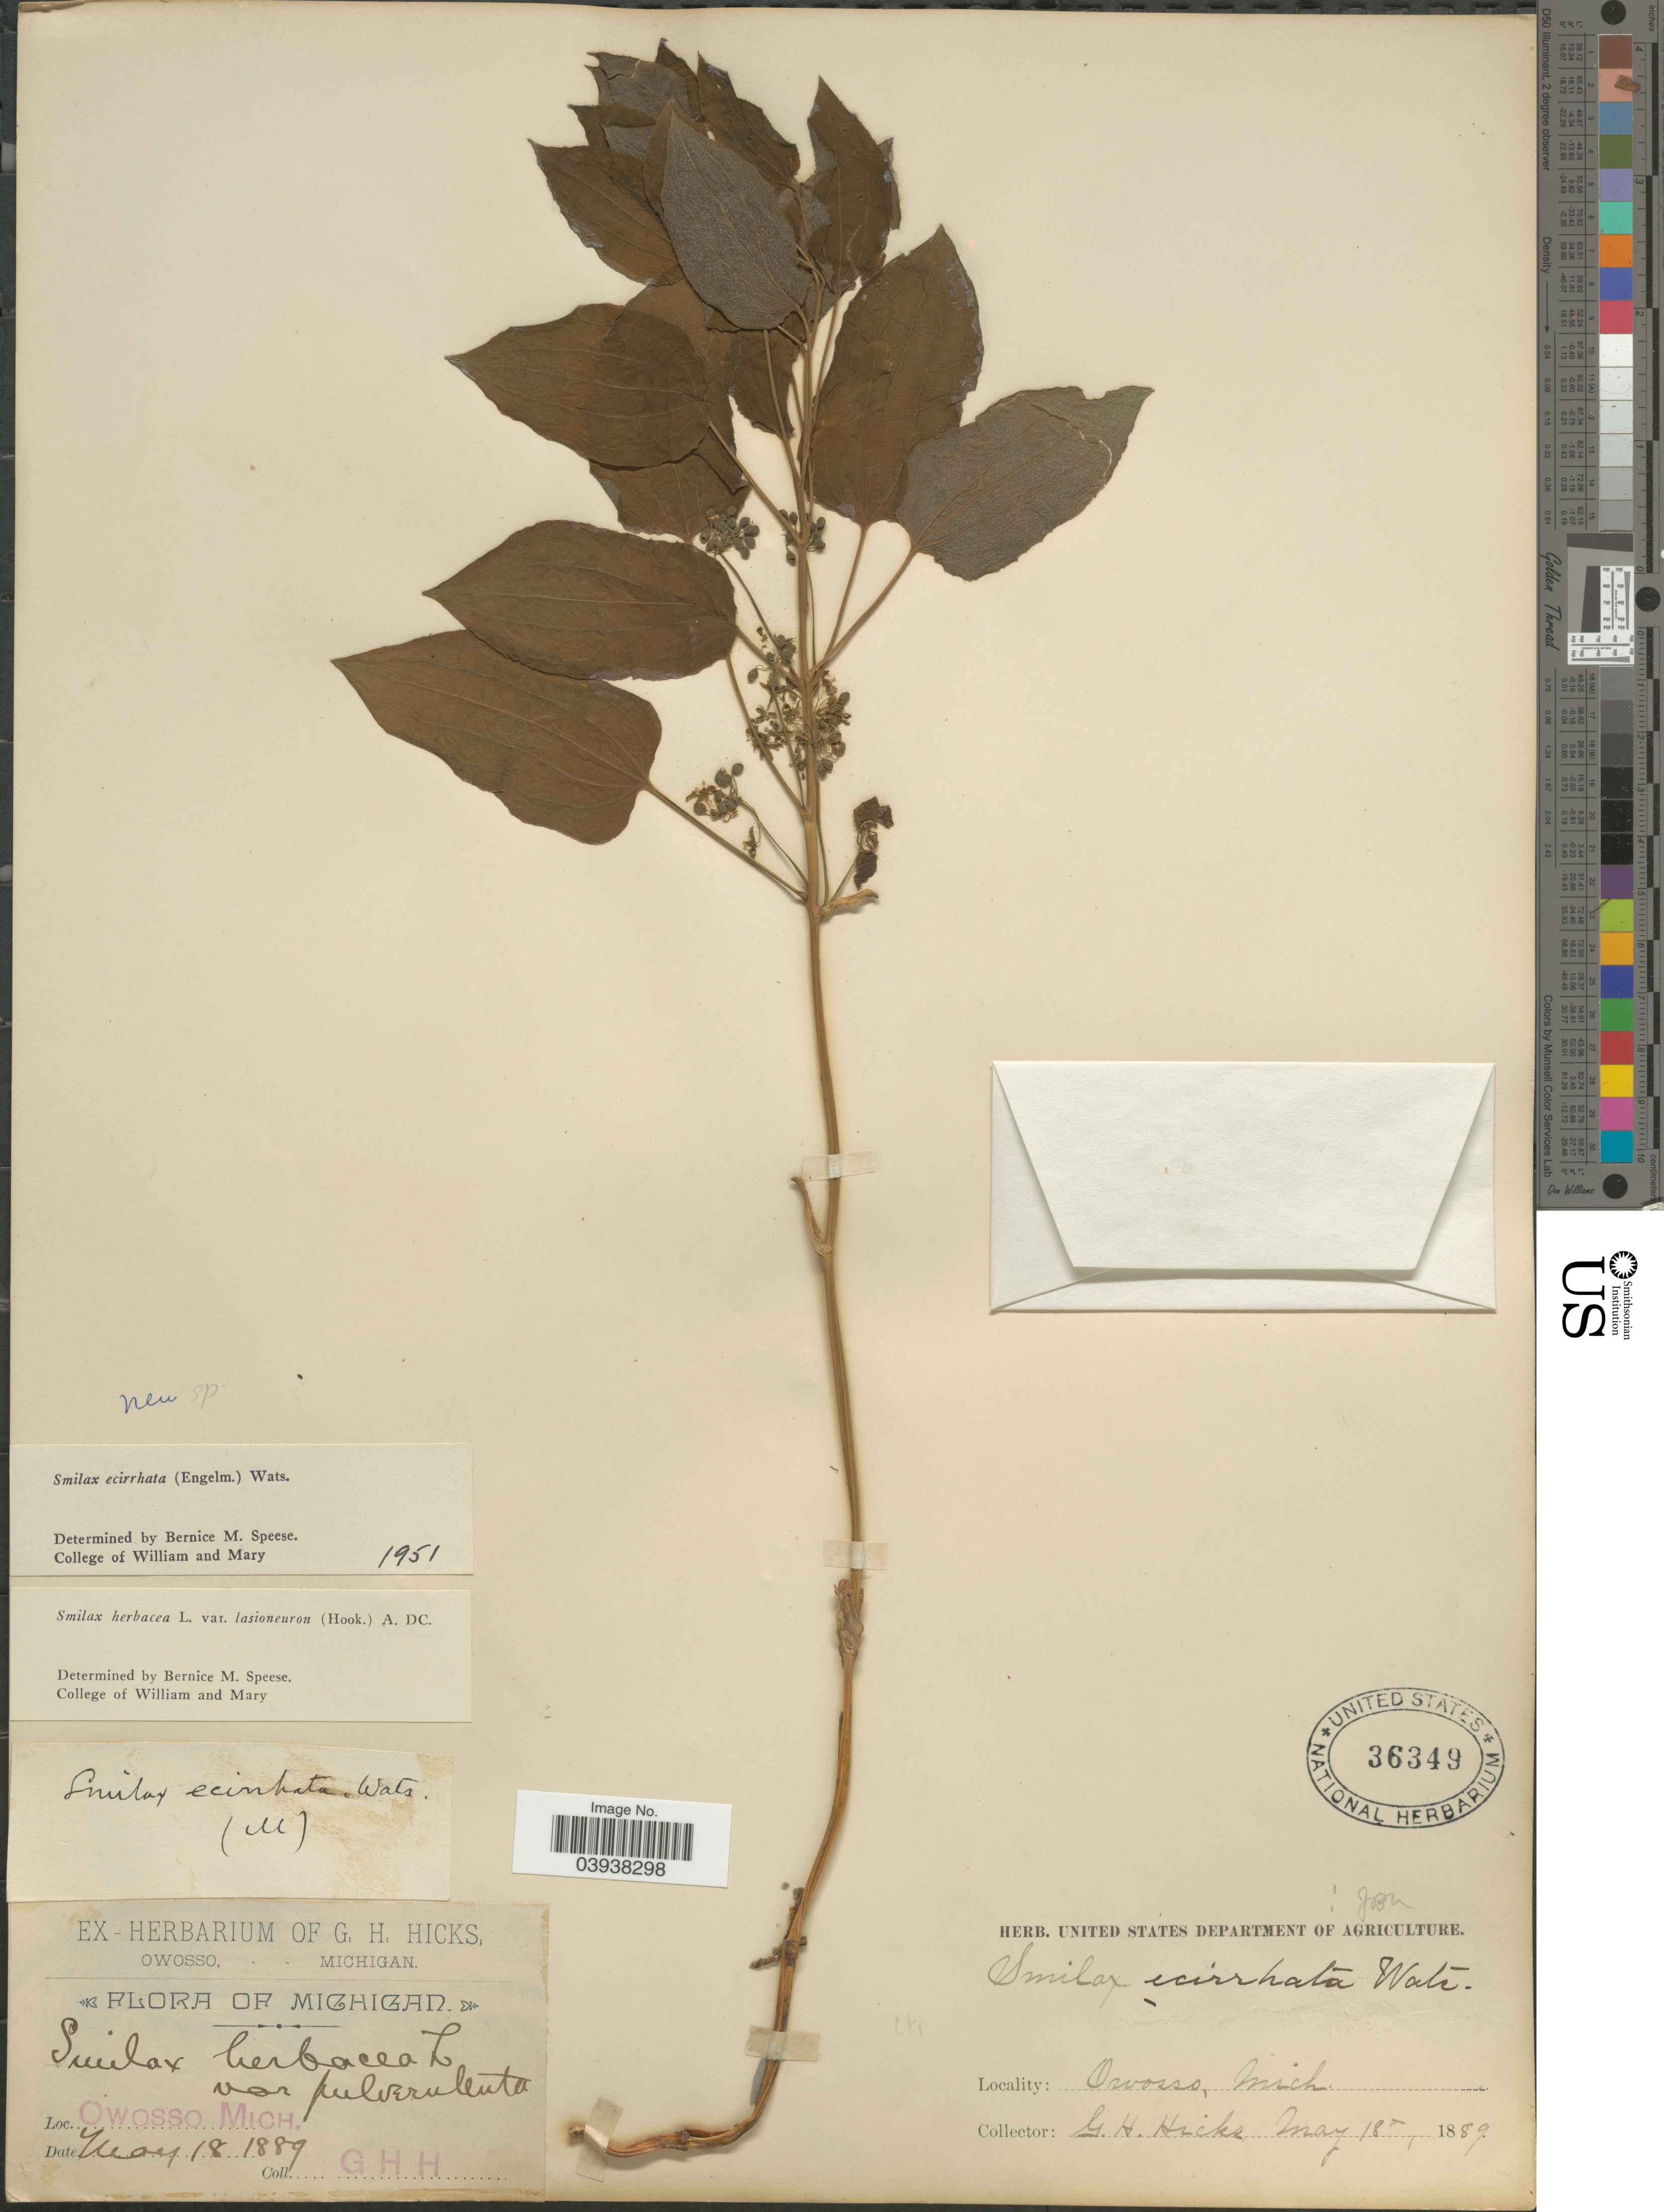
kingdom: Plantae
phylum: Tracheophyta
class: Liliopsida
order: Liliales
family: Smilacaceae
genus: Smilax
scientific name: Smilax ecirrhata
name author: (Engelm. ex Kunth) S. Watson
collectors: G. Hicks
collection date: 1889-05-18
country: United States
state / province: Michigan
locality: Owosso.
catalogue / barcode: US 36349